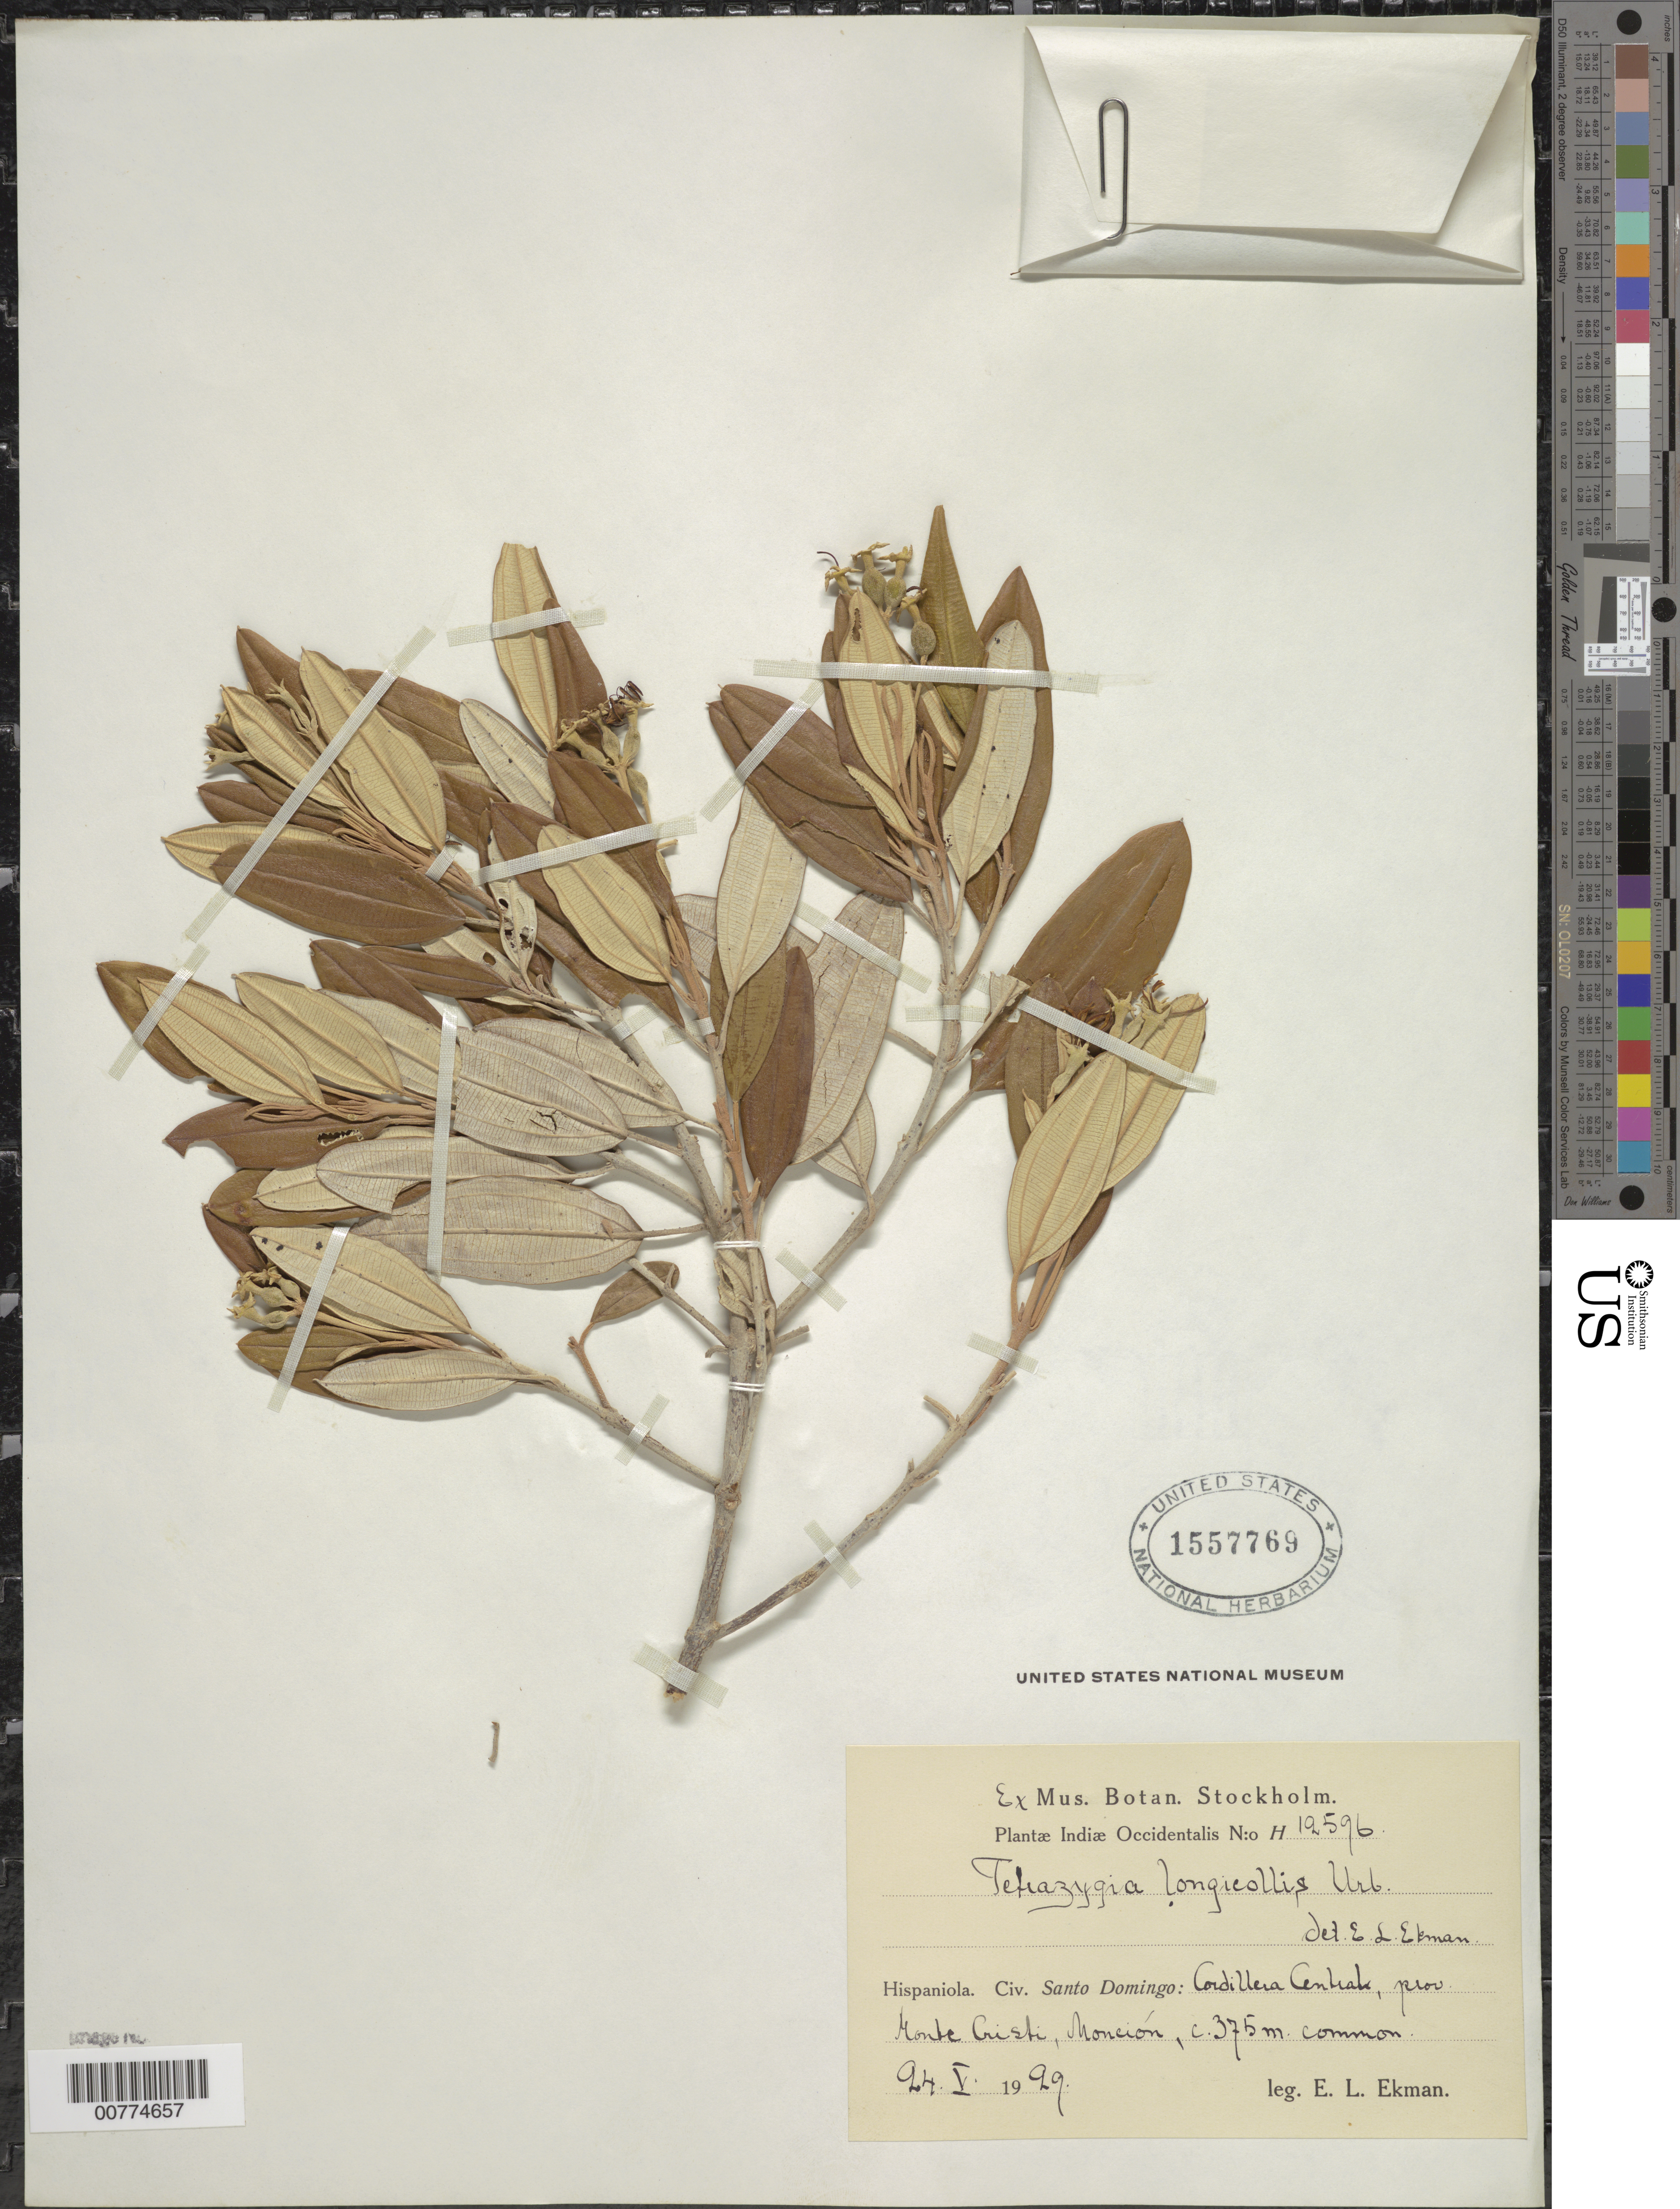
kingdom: Plantae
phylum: Tracheophyta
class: Magnoliopsida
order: Myrtales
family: Melastomataceae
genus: Miconia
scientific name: Miconia longicollis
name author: (Urb. & Cogn.) Judd & Bécquer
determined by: Judd, Walter S.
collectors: E. L. Ekman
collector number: H 12596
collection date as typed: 24 May 1929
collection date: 1929-05-24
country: Dominican Republic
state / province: Monte Cristi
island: Hispaniola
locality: Cordillera Central, Monción.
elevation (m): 375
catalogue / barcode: US 1557769